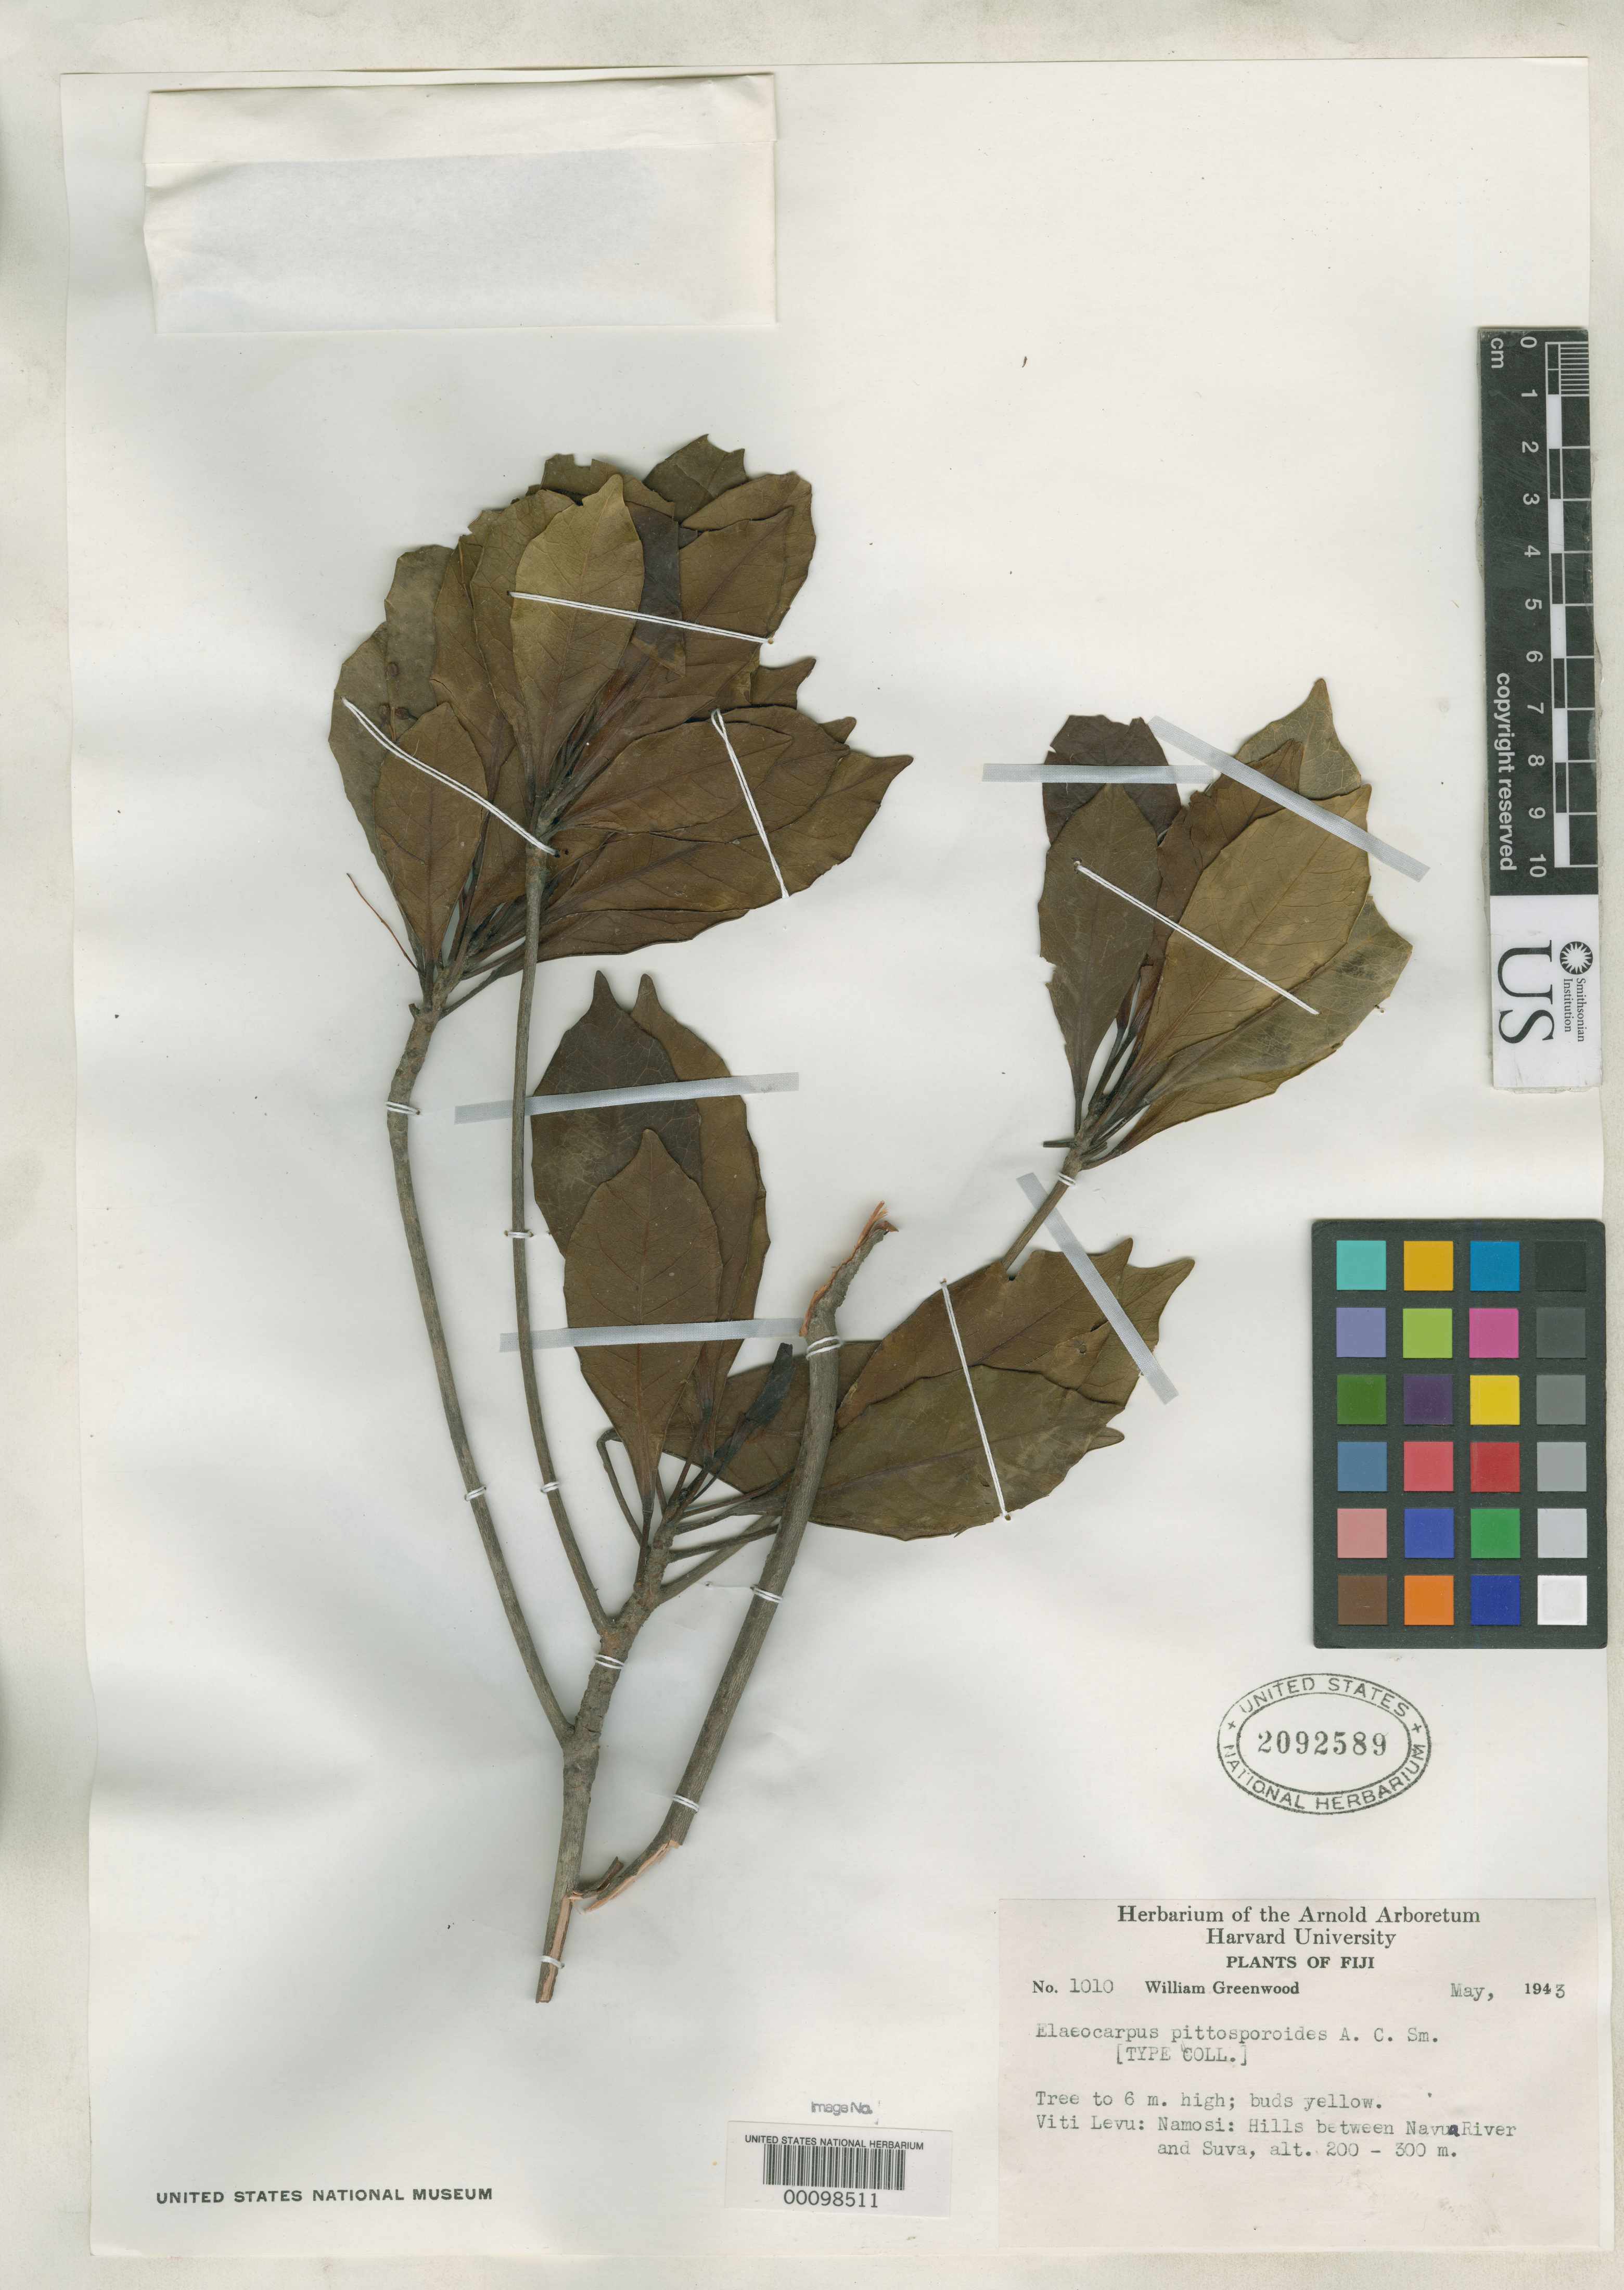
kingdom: Plantae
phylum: Tracheophyta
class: Magnoliopsida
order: Oxalidales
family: Elaeocarpaceae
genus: Elaeocarpus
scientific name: Elaeocarpus pittosporoides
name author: A.C. Sm.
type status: Isotype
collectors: W. Greenwood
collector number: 1010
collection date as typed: May 1943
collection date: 1943-05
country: Fiji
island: Viti Levu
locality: Hills between Narva river & Suva. [Viti Levu Group]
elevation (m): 200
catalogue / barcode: US 2092589